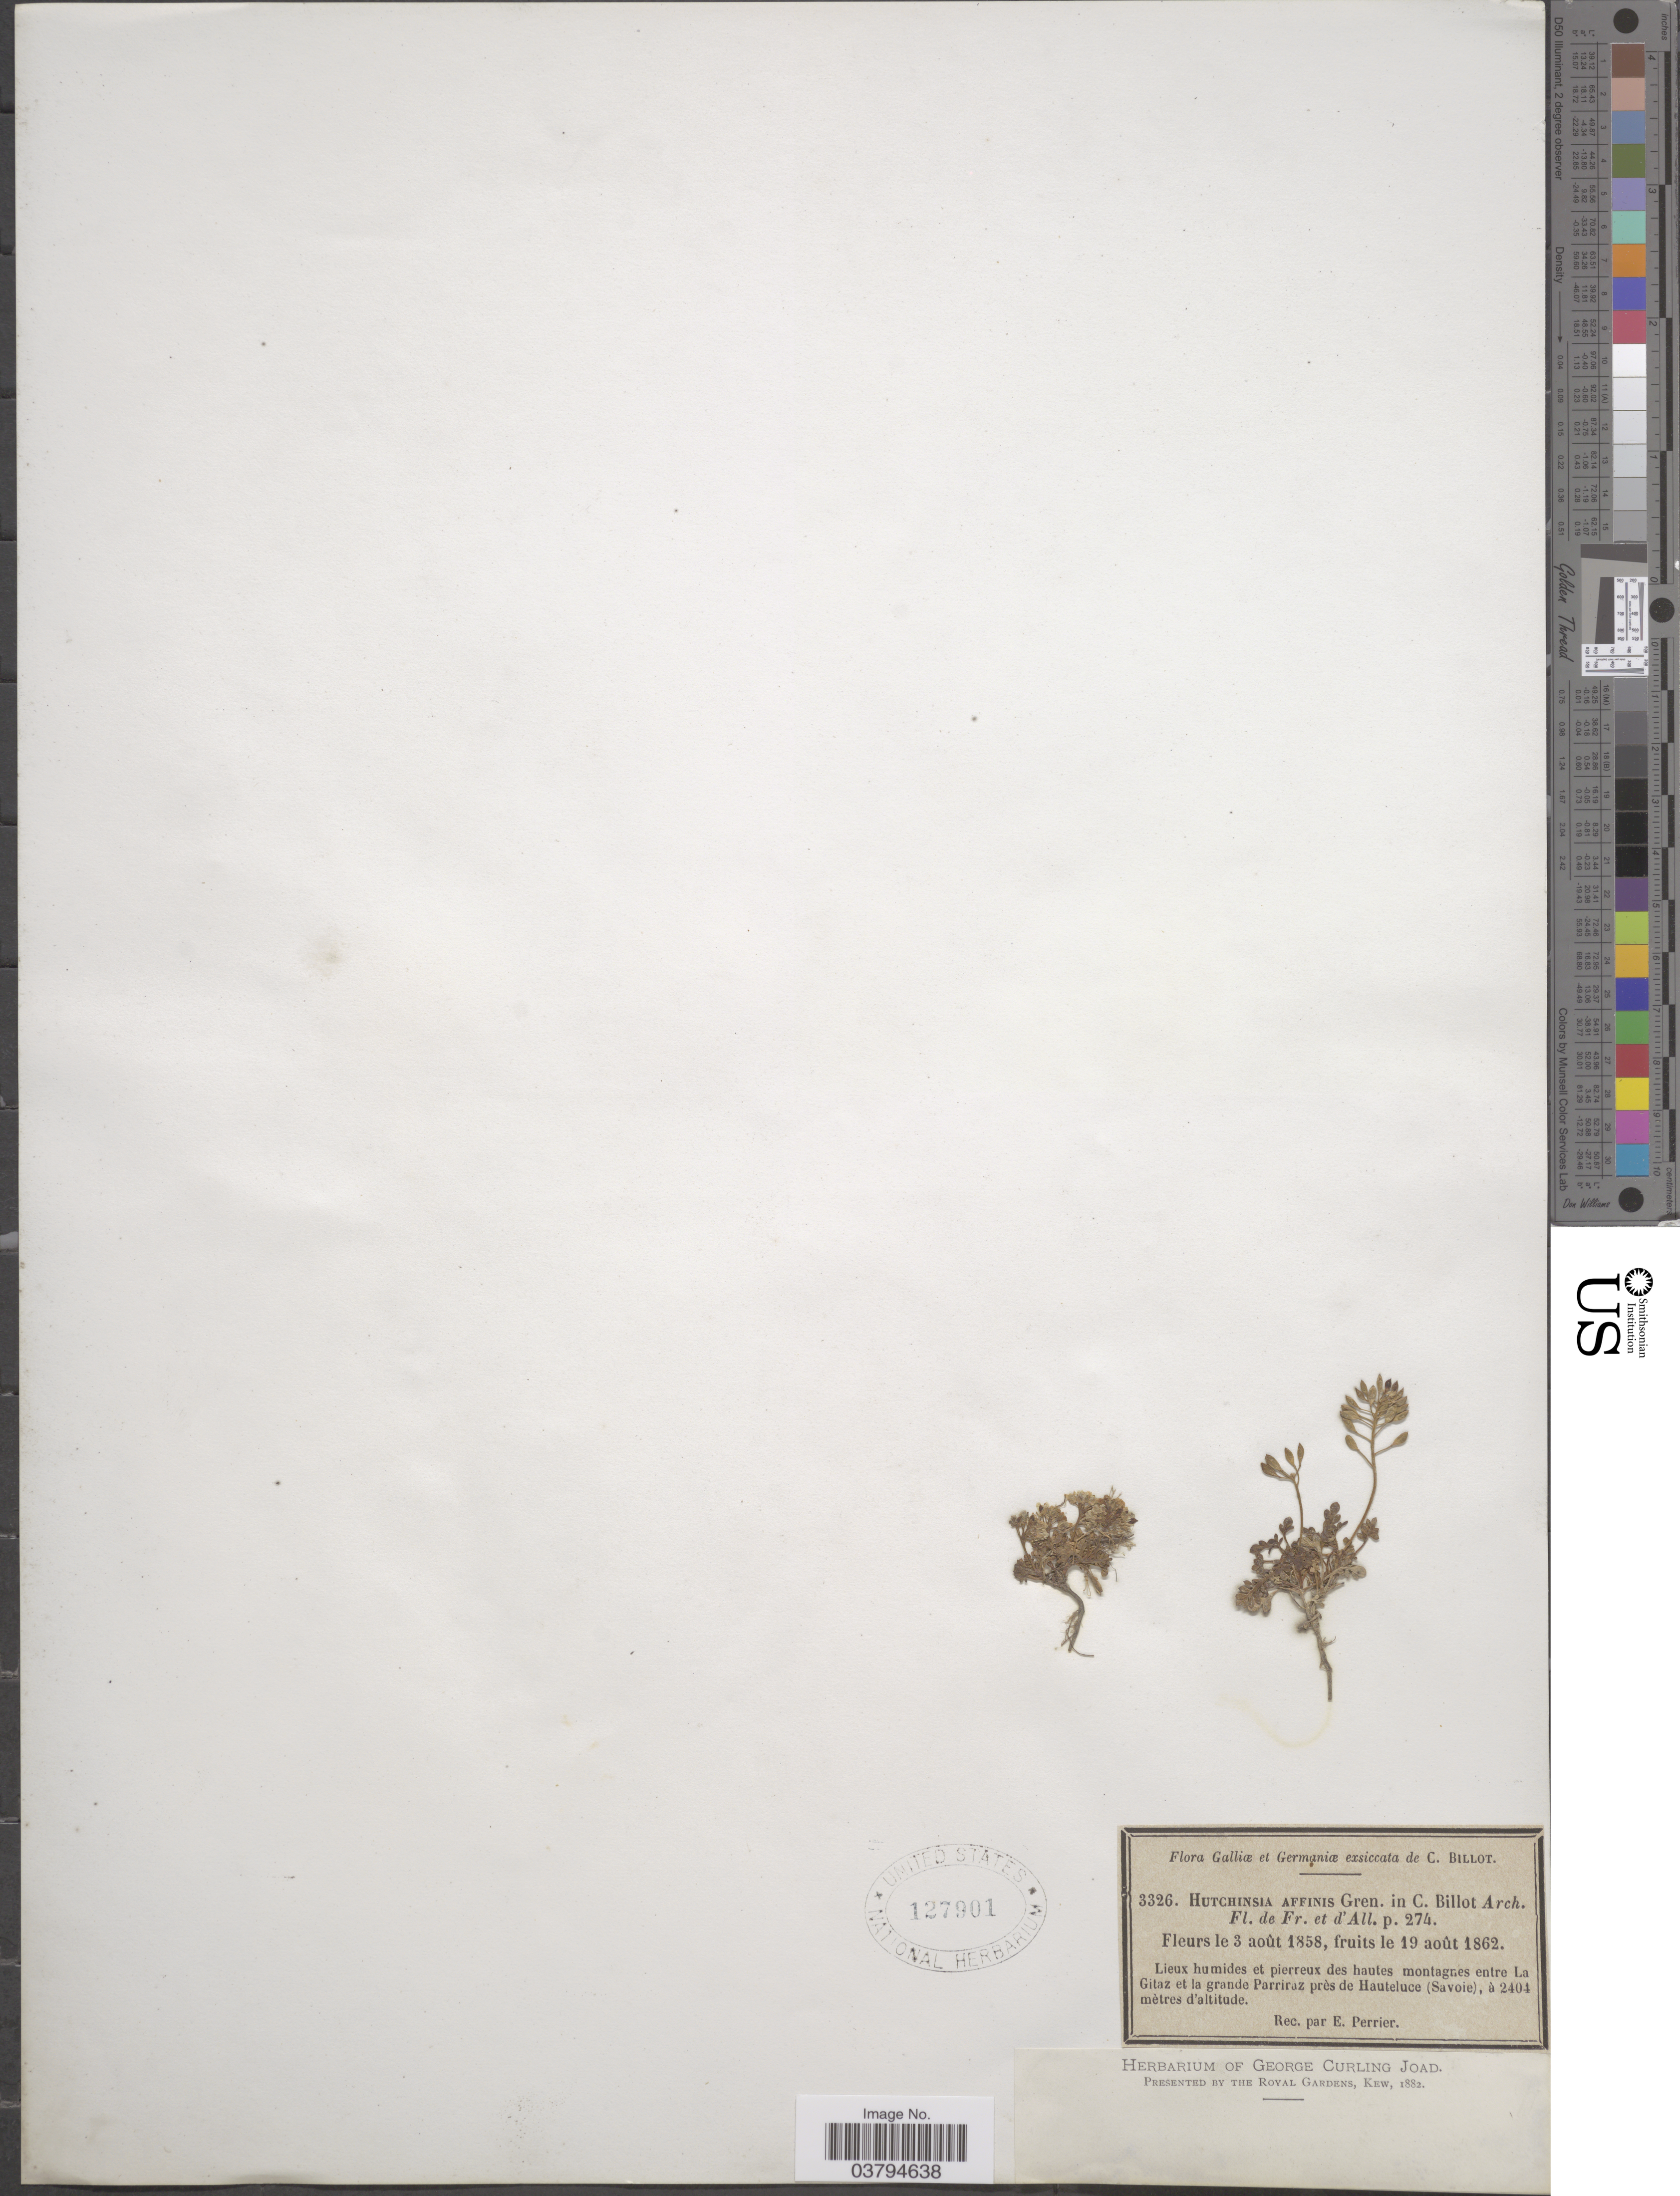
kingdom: Plantae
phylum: Tracheophyta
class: Magnoliopsida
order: Brassicales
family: Brassicaceae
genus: Hutchinsia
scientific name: Hutchinsia affinis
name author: F.W. Schultz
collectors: E. Perrier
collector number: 3326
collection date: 1858-08-03/1862-08-19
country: France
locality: Galliae et Germaniae. Lieux humides et pierreux des hautes montagnes entre La Gitaz et la grande Parriraz près de Hauteluce (Savoie).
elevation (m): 2404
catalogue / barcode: US 127901